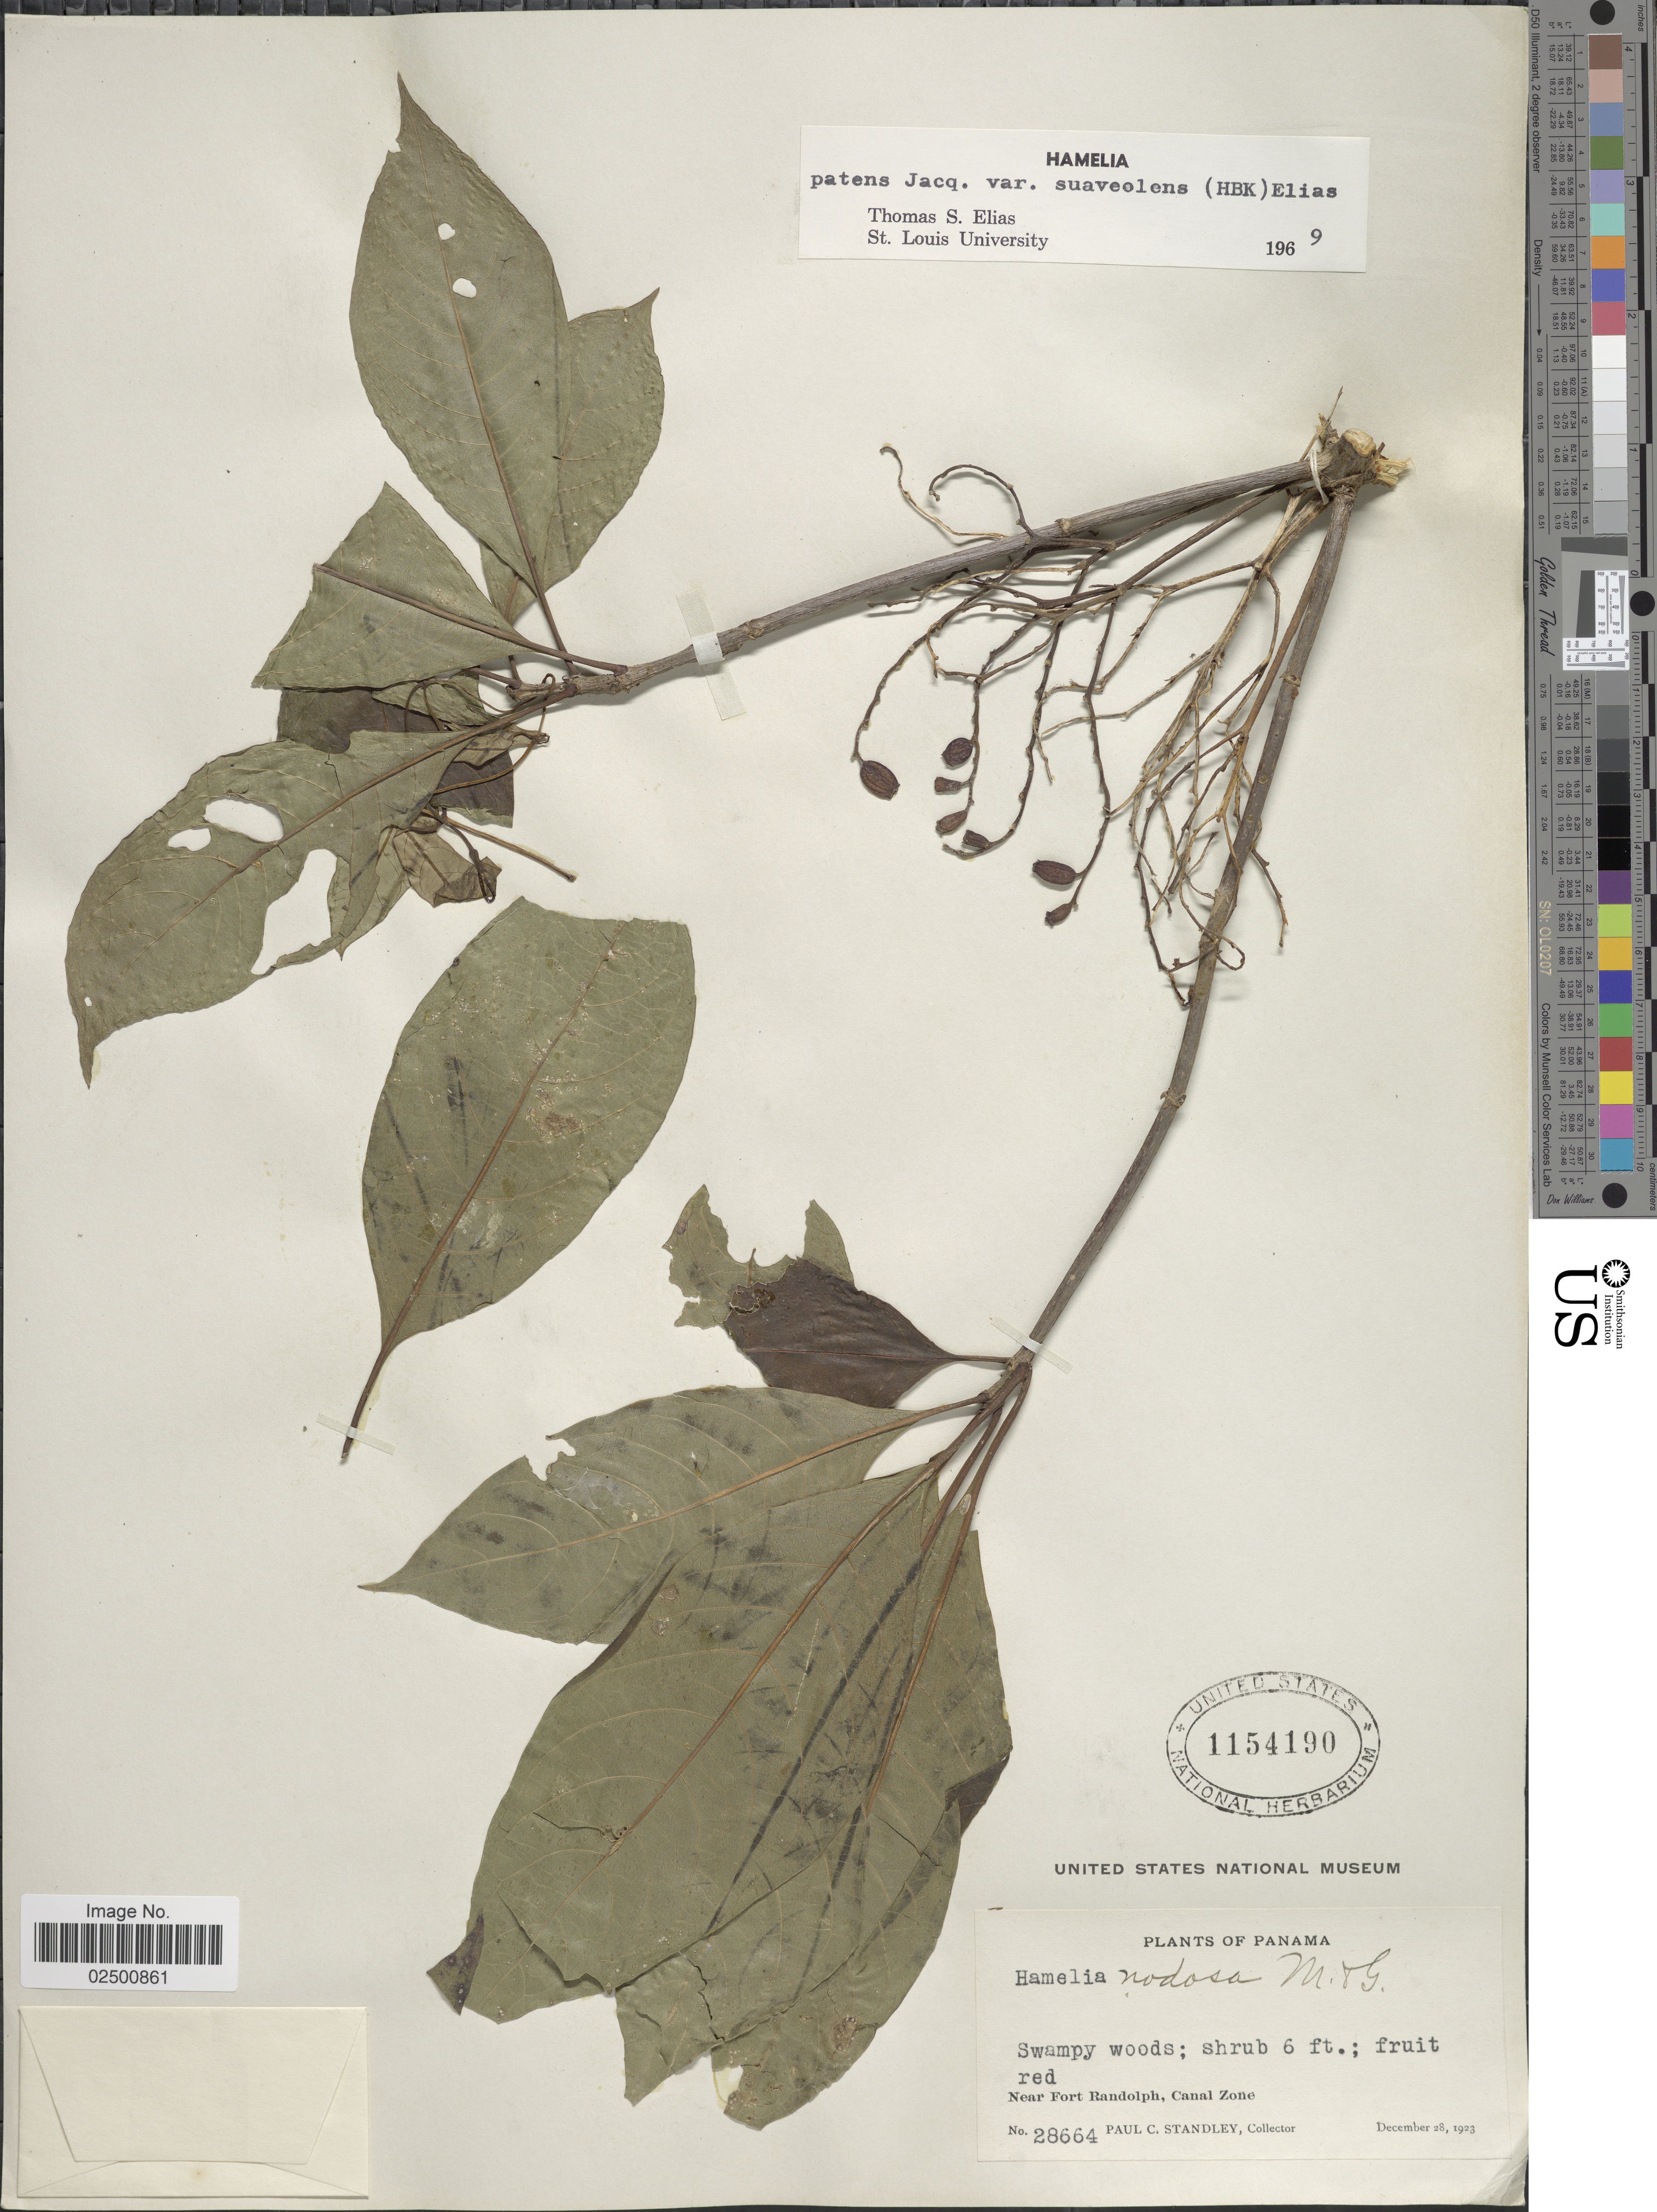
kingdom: Plantae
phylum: Tracheophyta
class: Magnoliopsida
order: Gentianales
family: Rubiaceae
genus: Hamelia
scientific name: Hamelia patens var. suaveolens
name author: (Kunth)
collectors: P. C. Standley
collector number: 28664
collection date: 1923-12-28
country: Panama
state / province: Colón / Panamá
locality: Near Fort Randolph, Canal Zone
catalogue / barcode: US 1154190